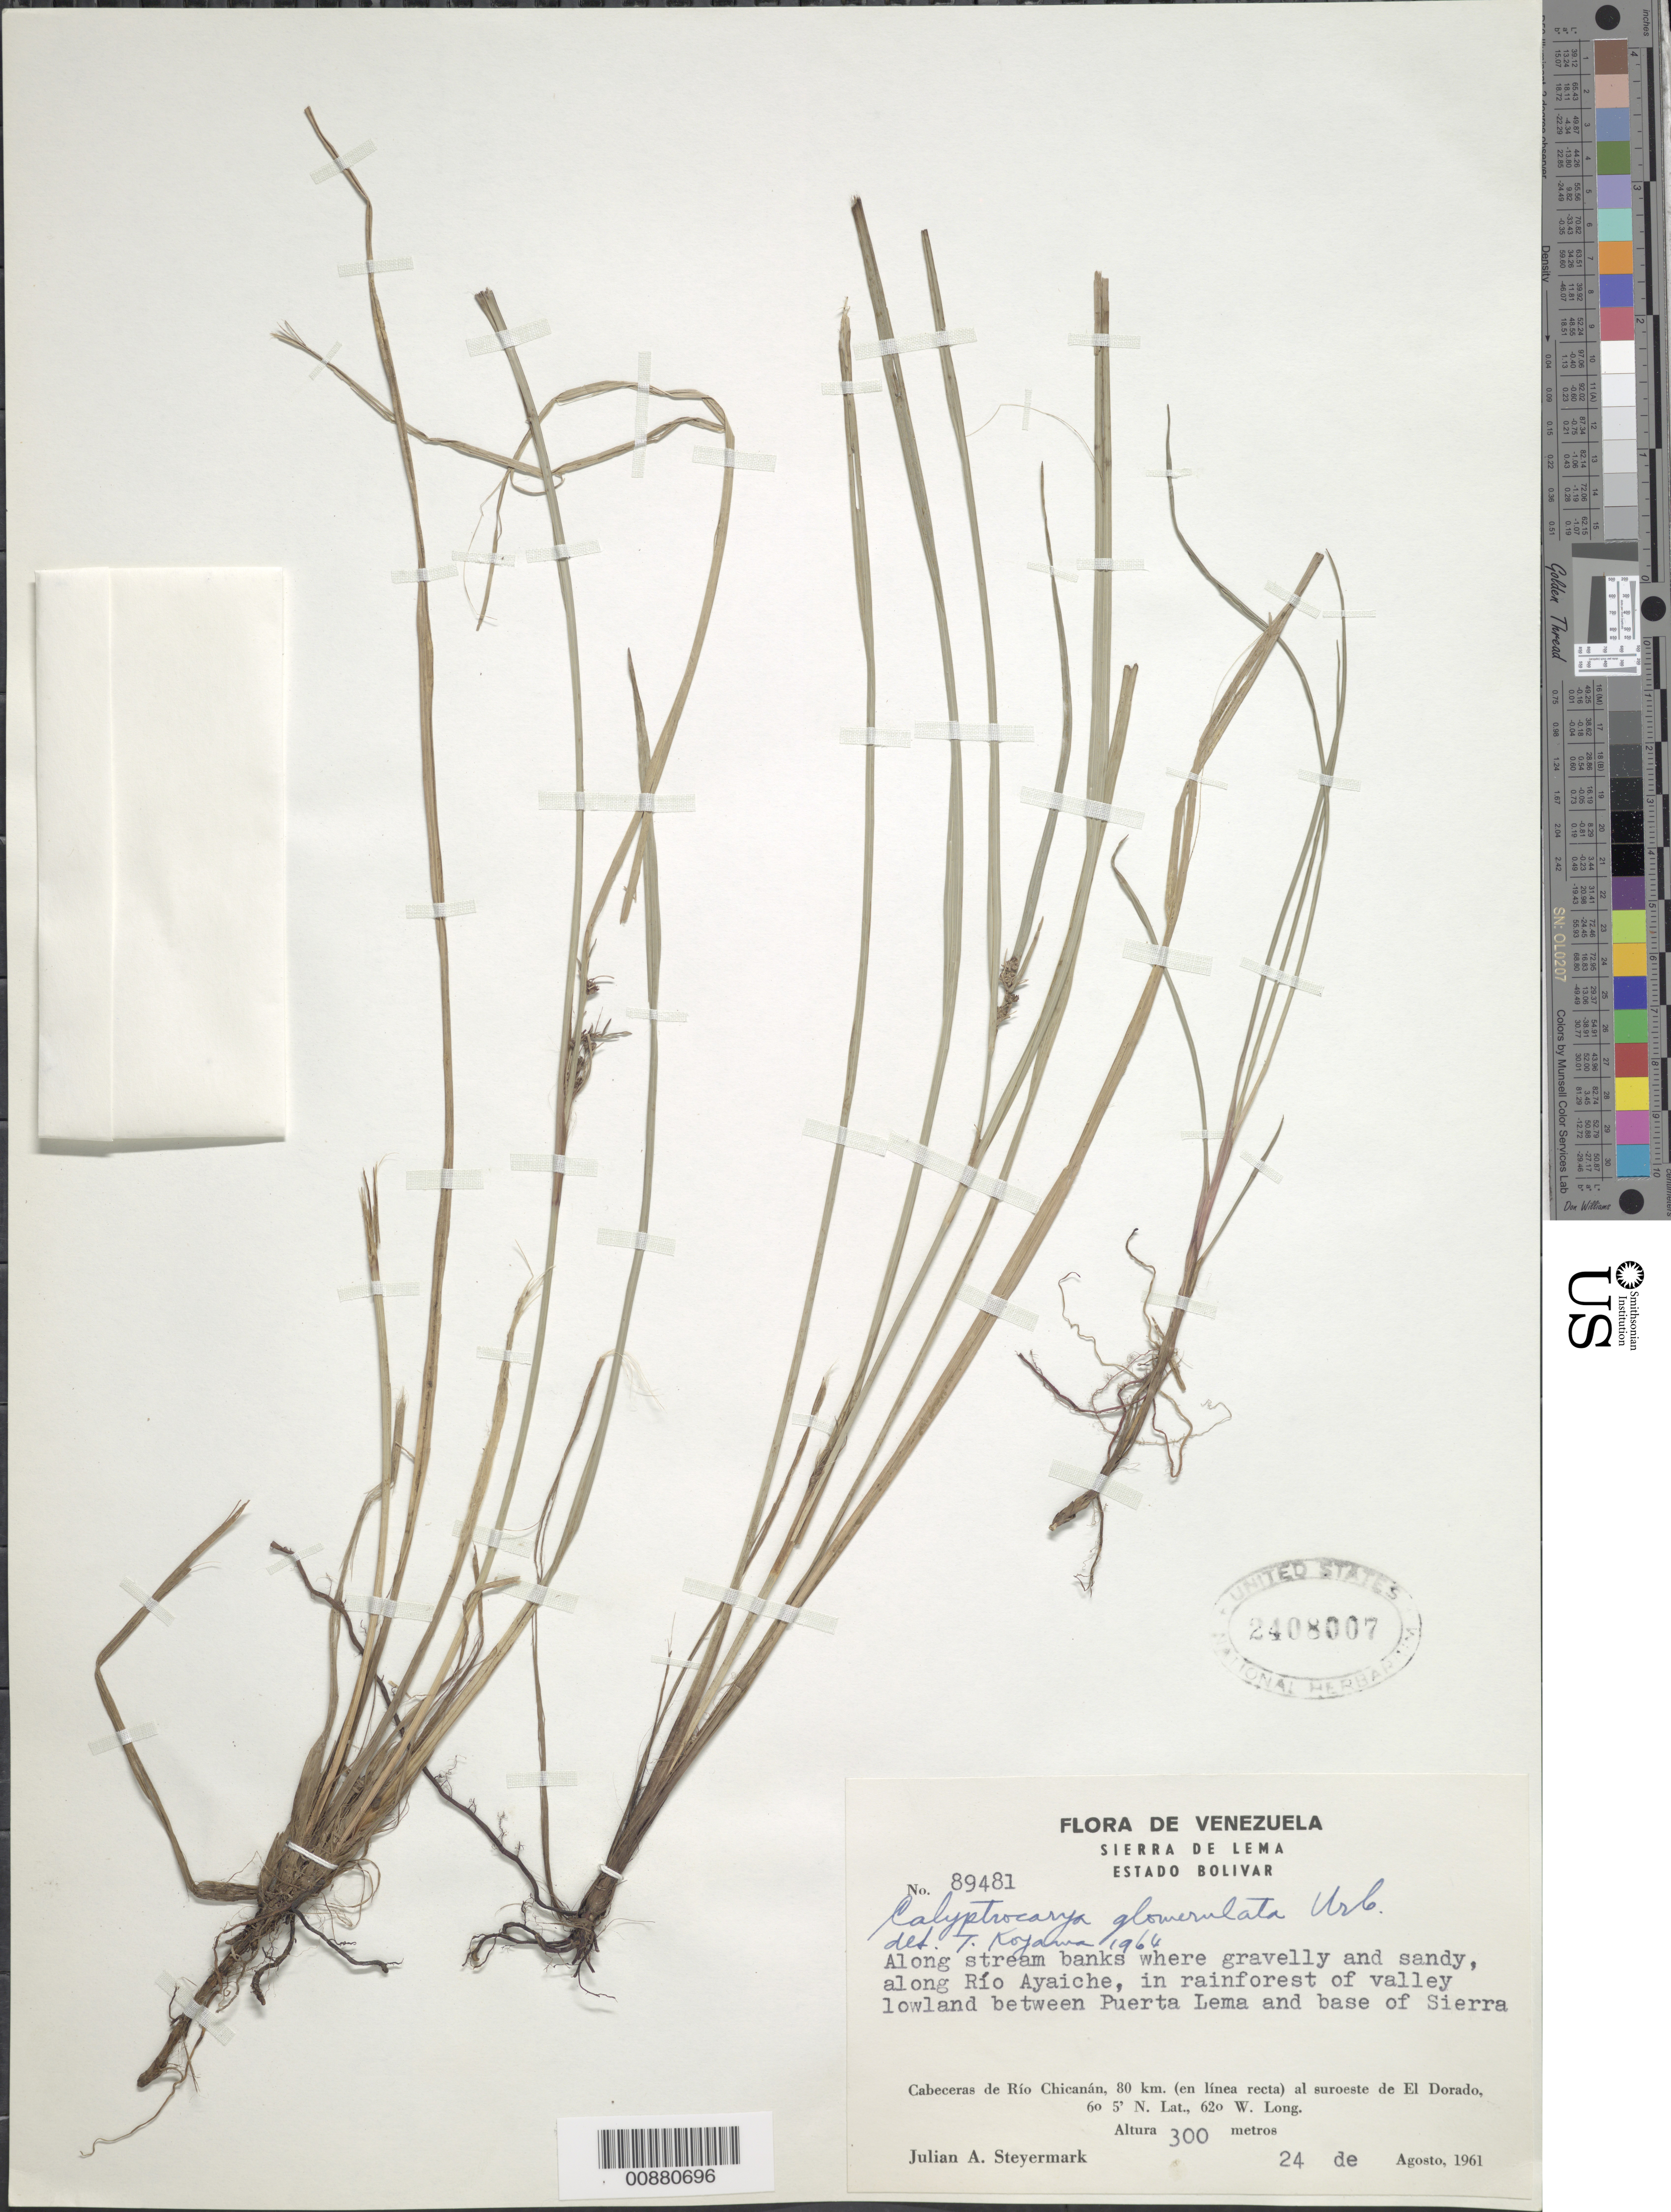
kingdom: Plantae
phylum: Tracheophyta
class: Liliopsida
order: Poales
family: Cyperaceae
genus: Calyptrocarya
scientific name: Calyptrocarya glomerulata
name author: (Brongn.) Urb.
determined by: Koyama, Tetsuo M.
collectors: J. Steyermark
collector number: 89481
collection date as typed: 24-Aug-61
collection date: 1961-08-24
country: Venezuela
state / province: Bolívar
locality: Sierra de Lema, Cabaceras de Río Chicanan, 80 km in straight line to SW of El Dorado, between Río Chicanan and Río Ayaiche, between Puerta Lema and base of Sierra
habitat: Stream banks where gravelly and sandy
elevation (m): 300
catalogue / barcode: US 2408007